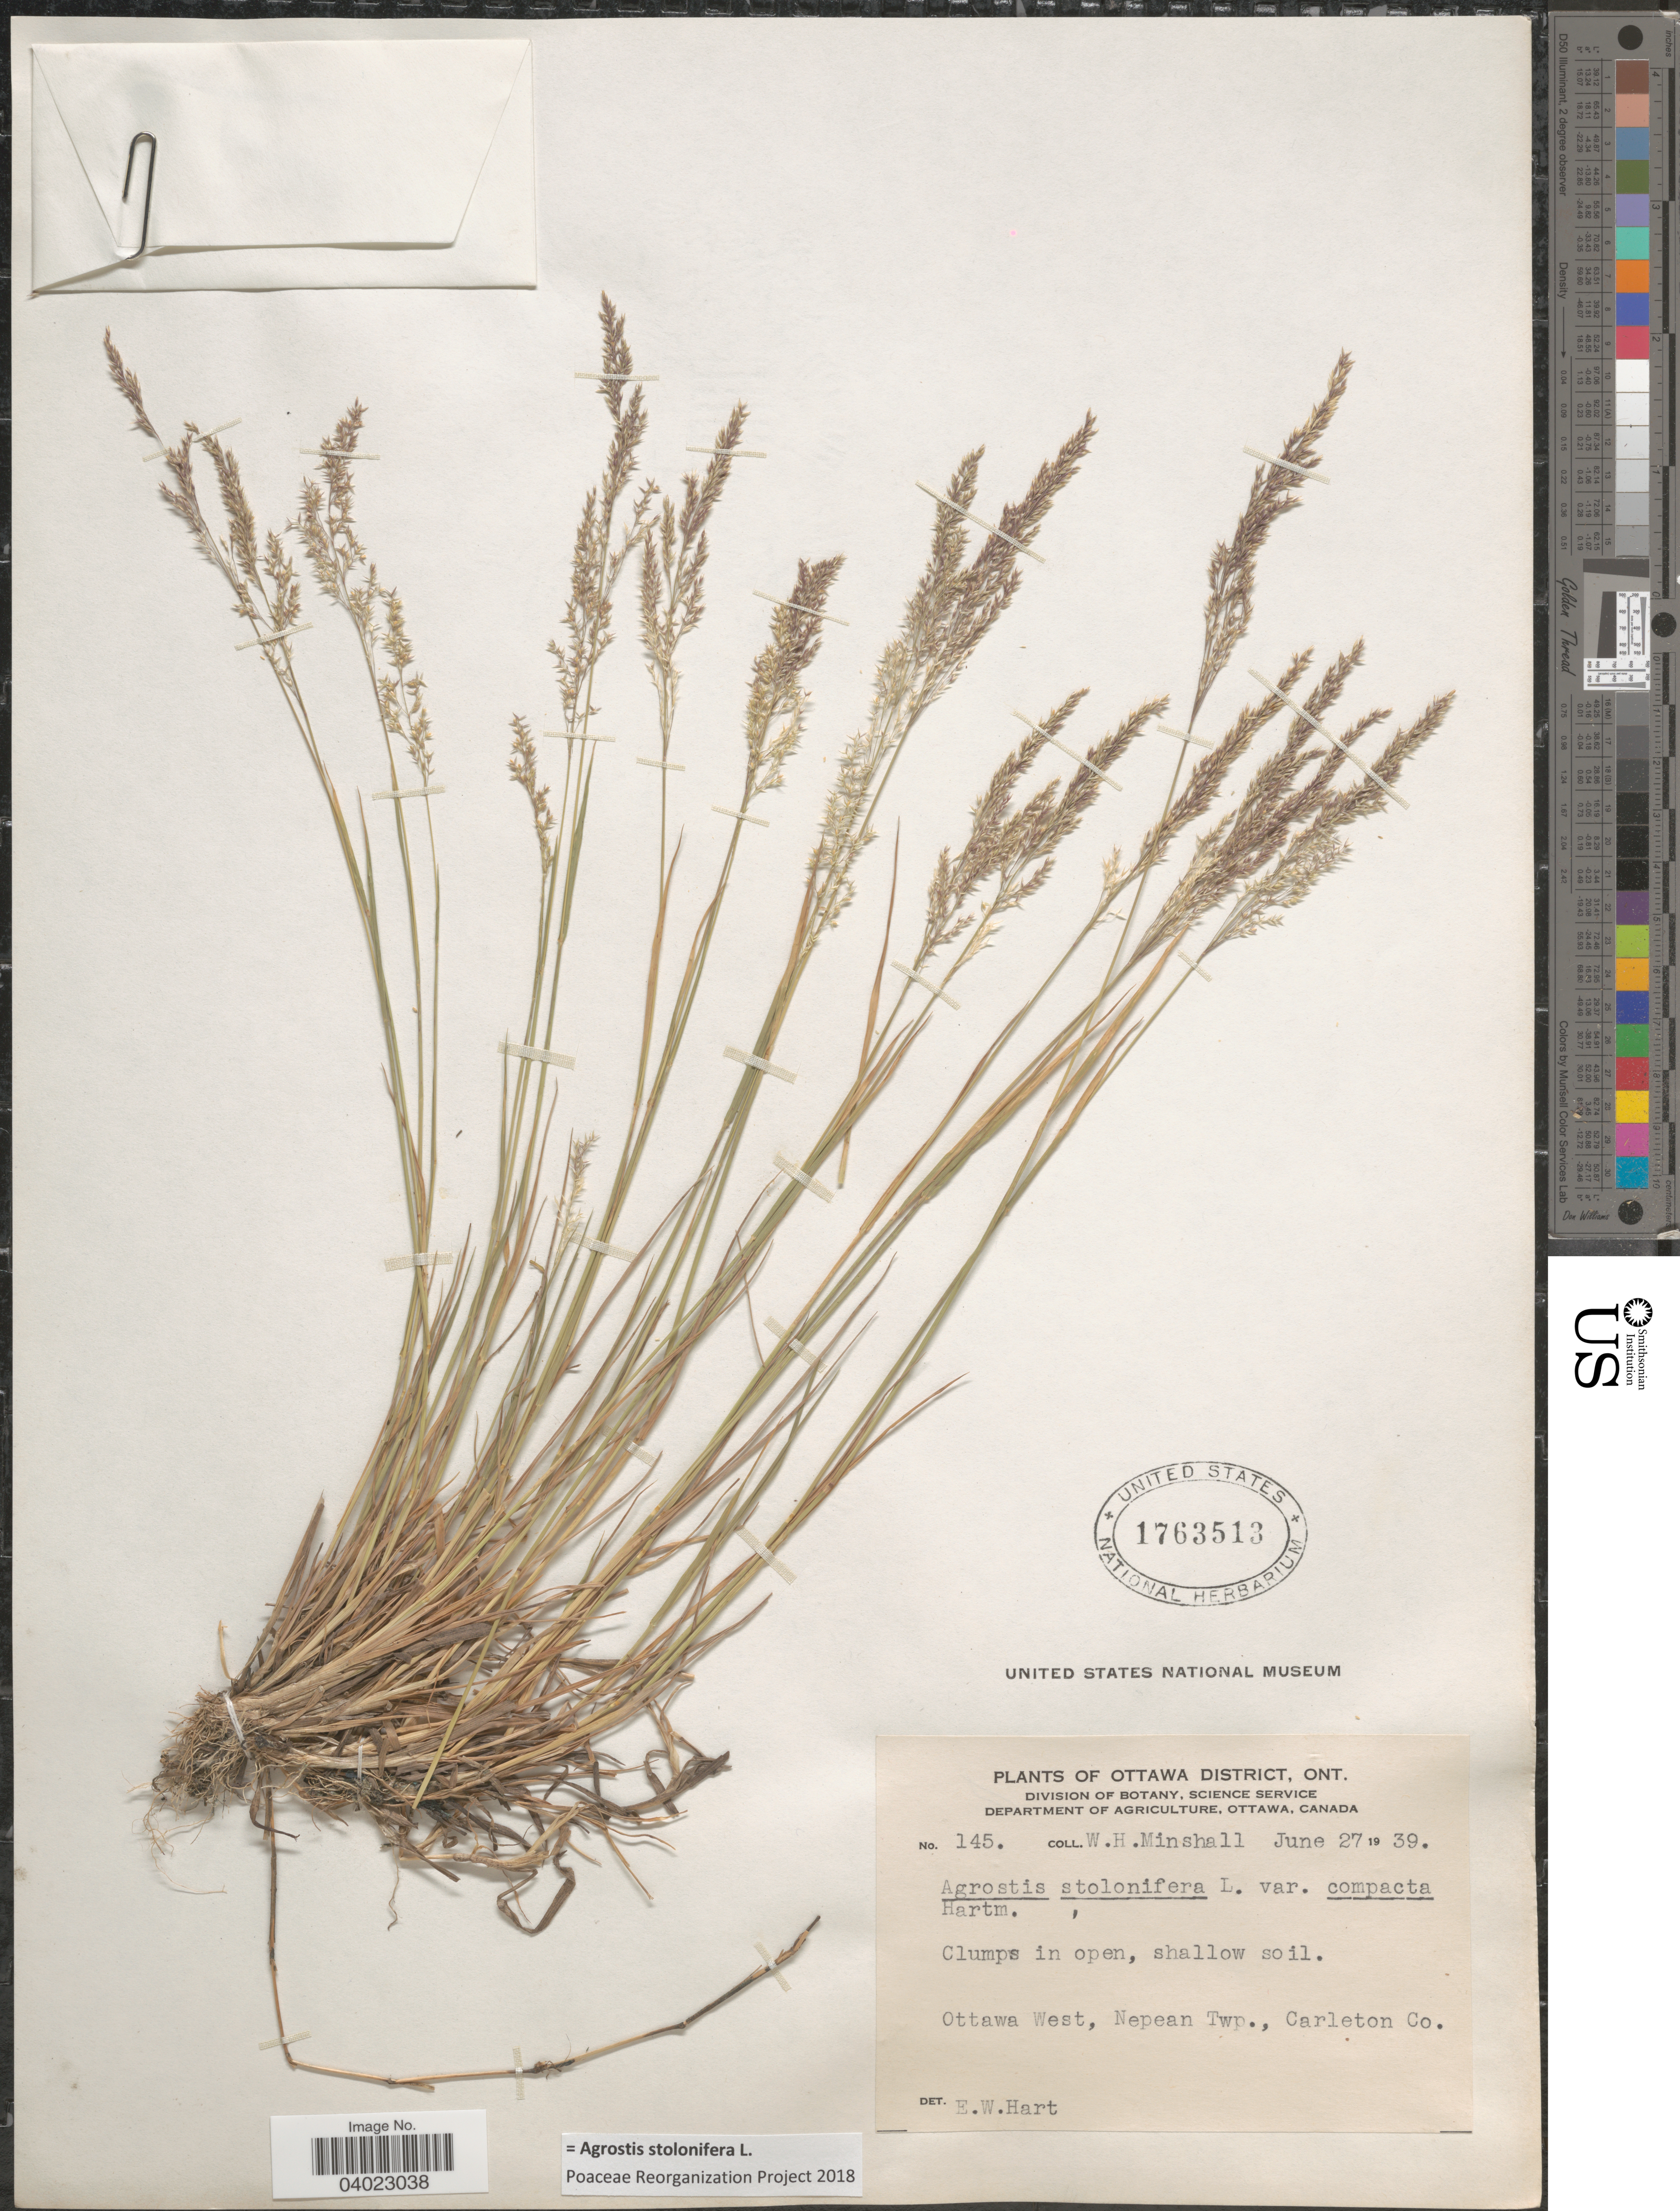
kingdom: Plantae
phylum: Tracheophyta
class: Liliopsida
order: Poales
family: Poaceae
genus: Agrostis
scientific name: Agrostis stolonifera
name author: L.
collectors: W. Minshall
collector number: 145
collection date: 1939-06-27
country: Canada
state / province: Ontario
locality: Ottawa District. Ottawa West, Nepean Twp., Carleton Co.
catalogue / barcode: US 1763513